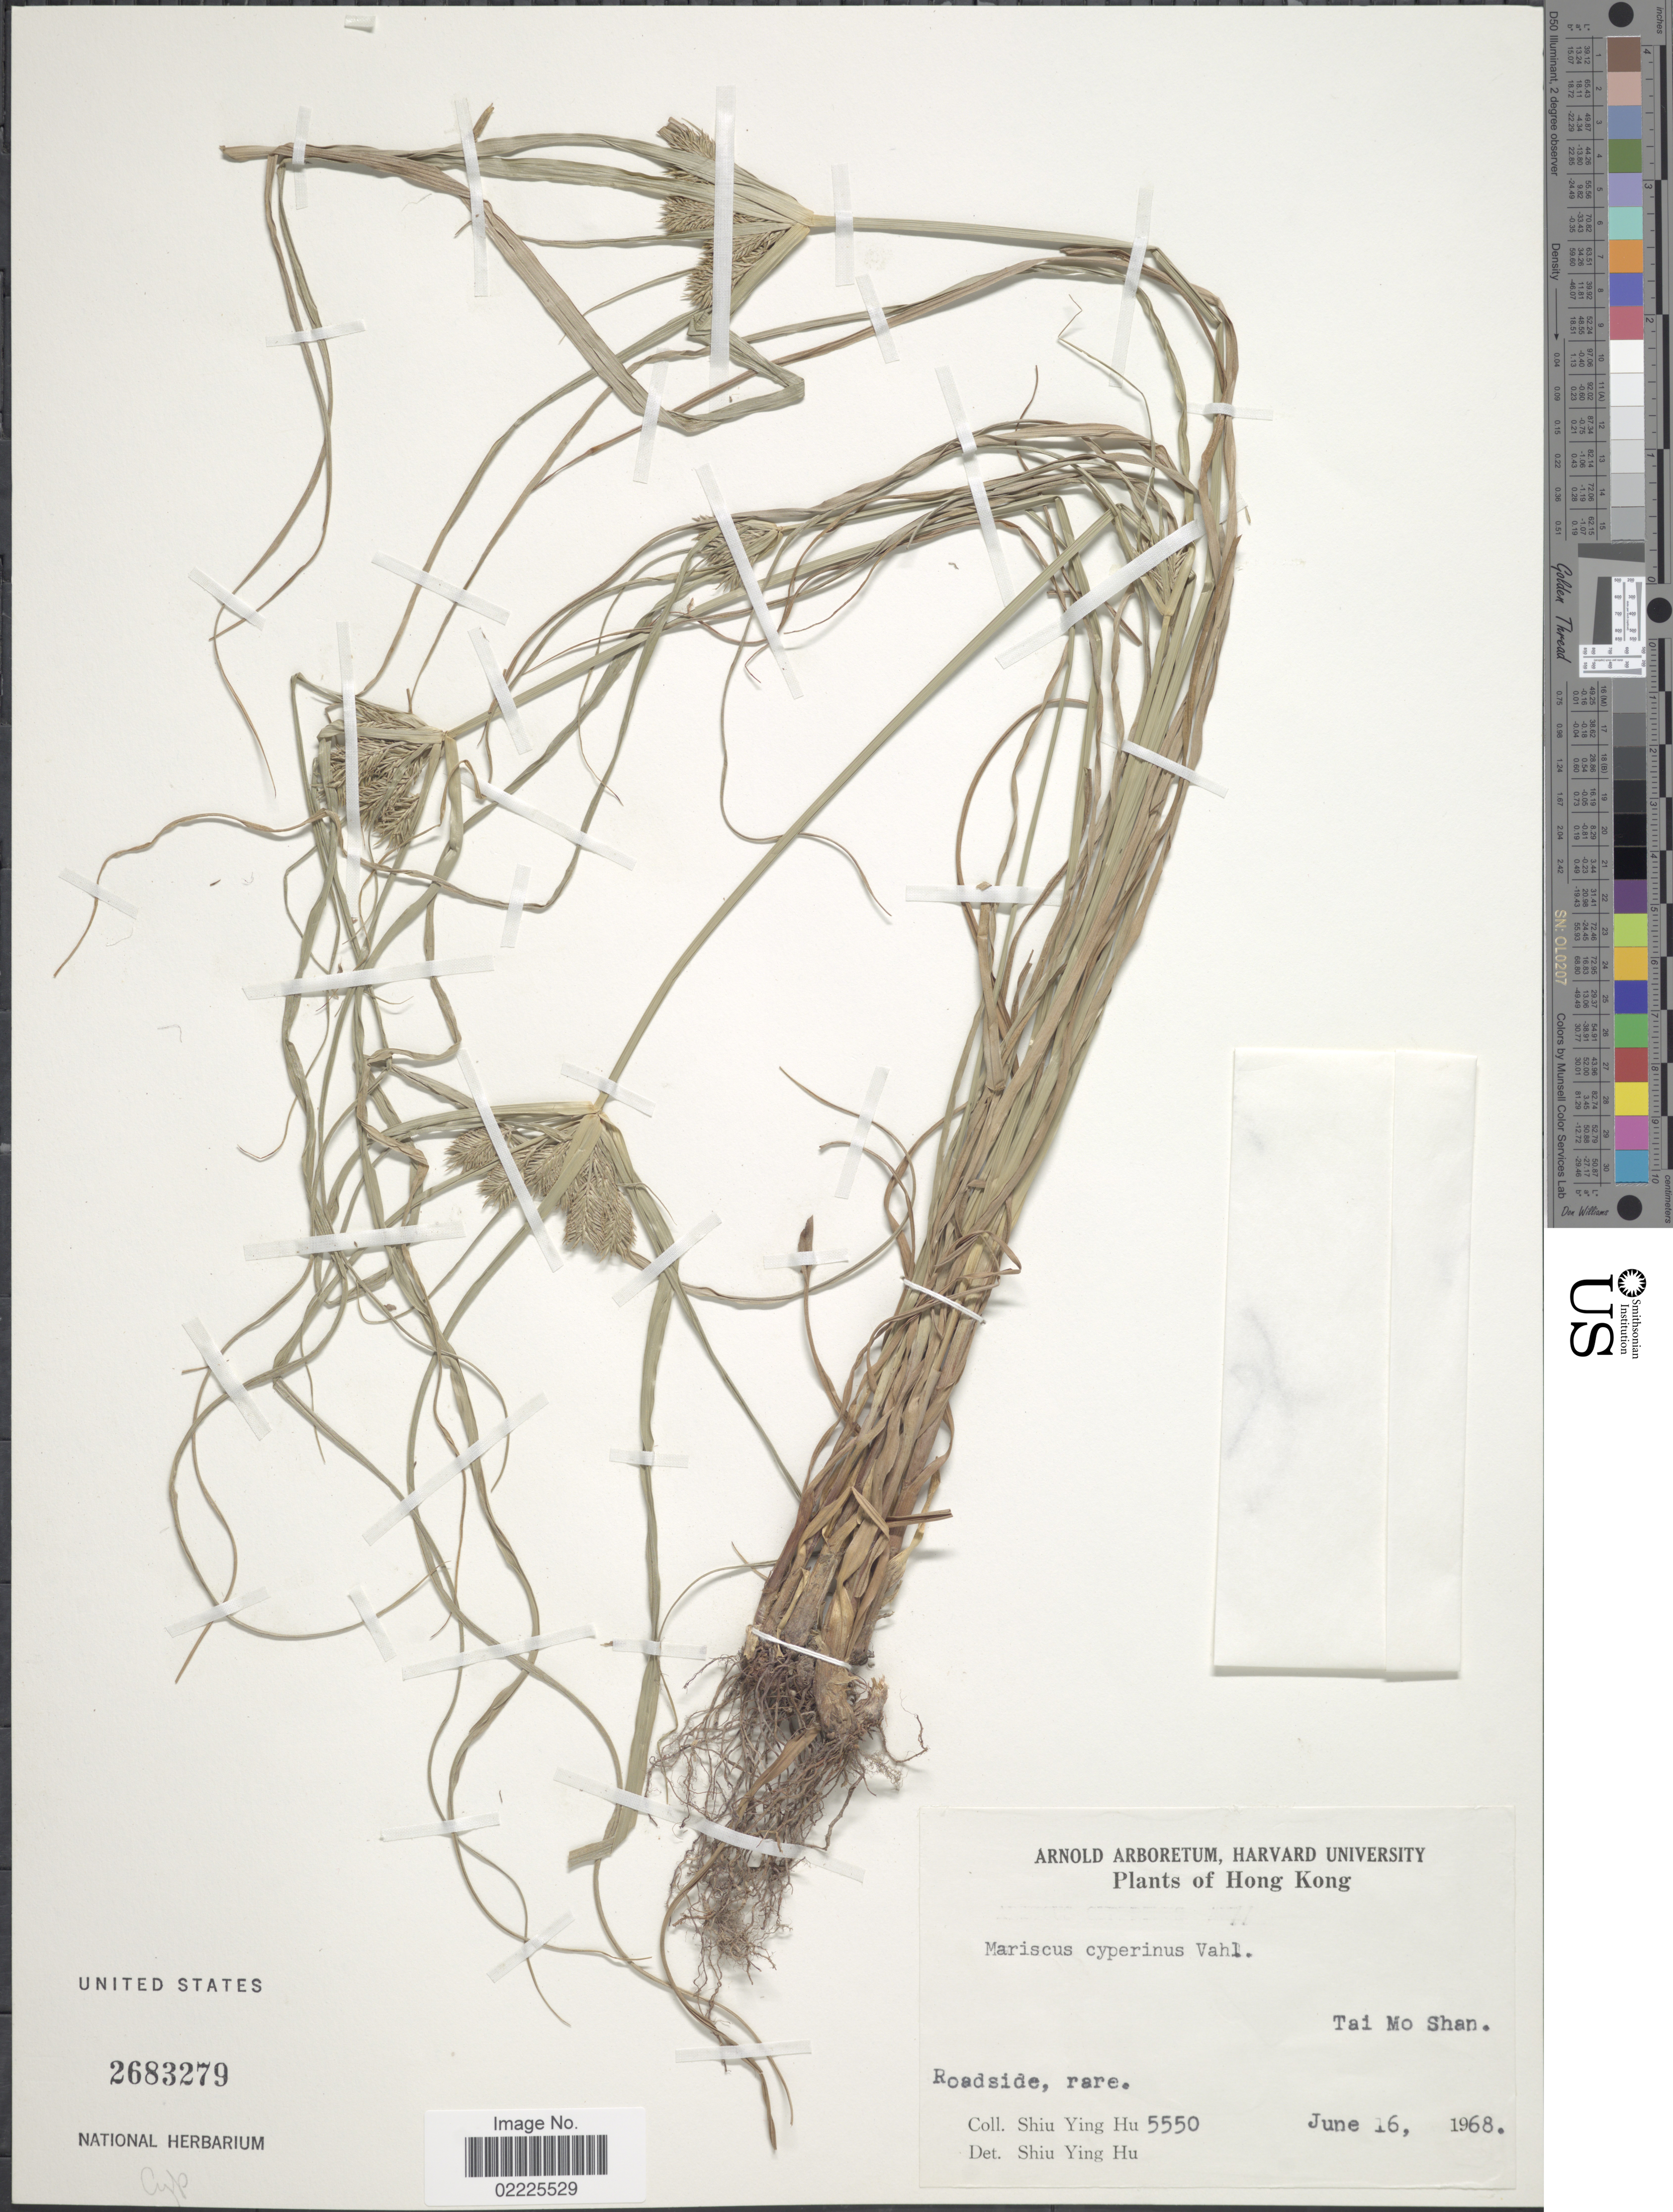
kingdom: Plantae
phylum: Tracheophyta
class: Liliopsida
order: Poales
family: Cyperaceae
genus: Cyperus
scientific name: Cyperus cyperinus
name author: (Retz.) Valck. Sur.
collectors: S. Y. Hu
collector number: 5550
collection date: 1968-06-16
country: China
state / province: Hong Kong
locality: Roadsidem rare, Tai Mo Shan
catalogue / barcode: US 2683279